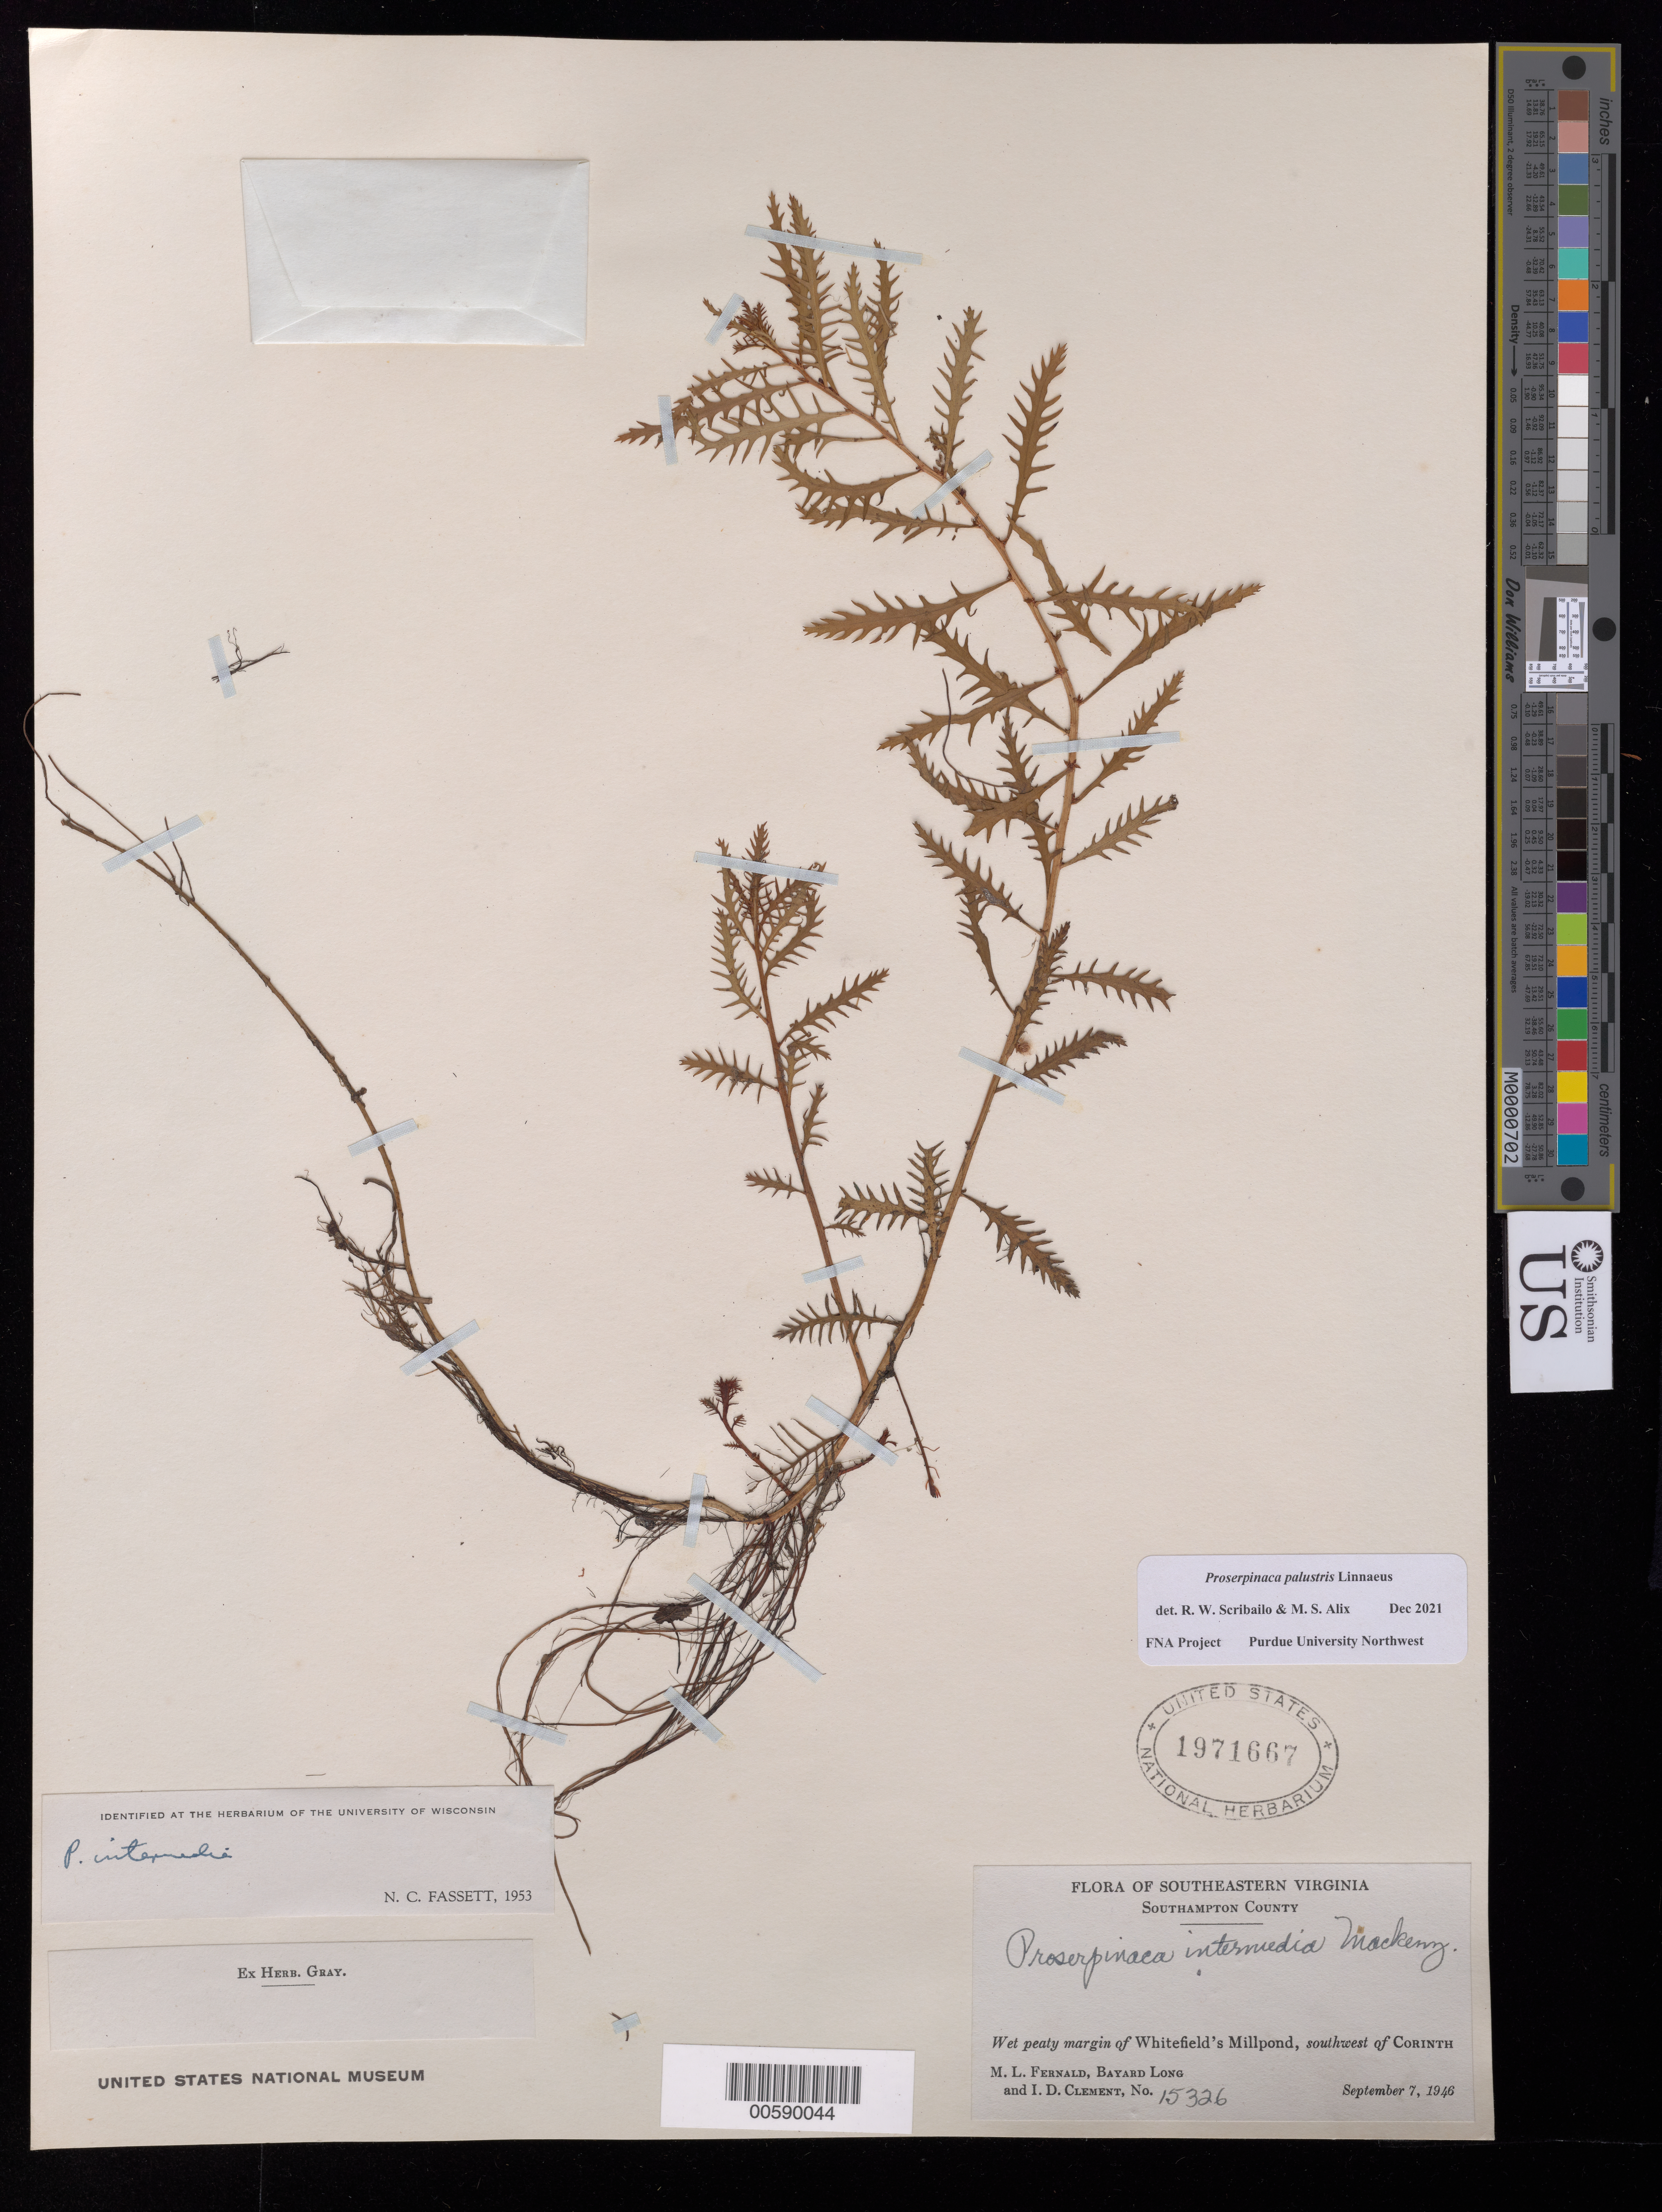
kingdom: Plantae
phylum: Tracheophyta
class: Magnoliopsida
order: Saxifragales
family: Haloragaceae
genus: Proserpinaca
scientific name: Proserpinaca palustris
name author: L.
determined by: Scribailo, R. W.; Alix, M. S.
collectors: M. L. Fernald, B. Long & I. Clement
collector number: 15326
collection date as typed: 07 Sep 1946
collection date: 1946-09-07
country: United States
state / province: Virginia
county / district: Southampton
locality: Whitefield's Millpond, SW of Corinth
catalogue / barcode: US 1971667